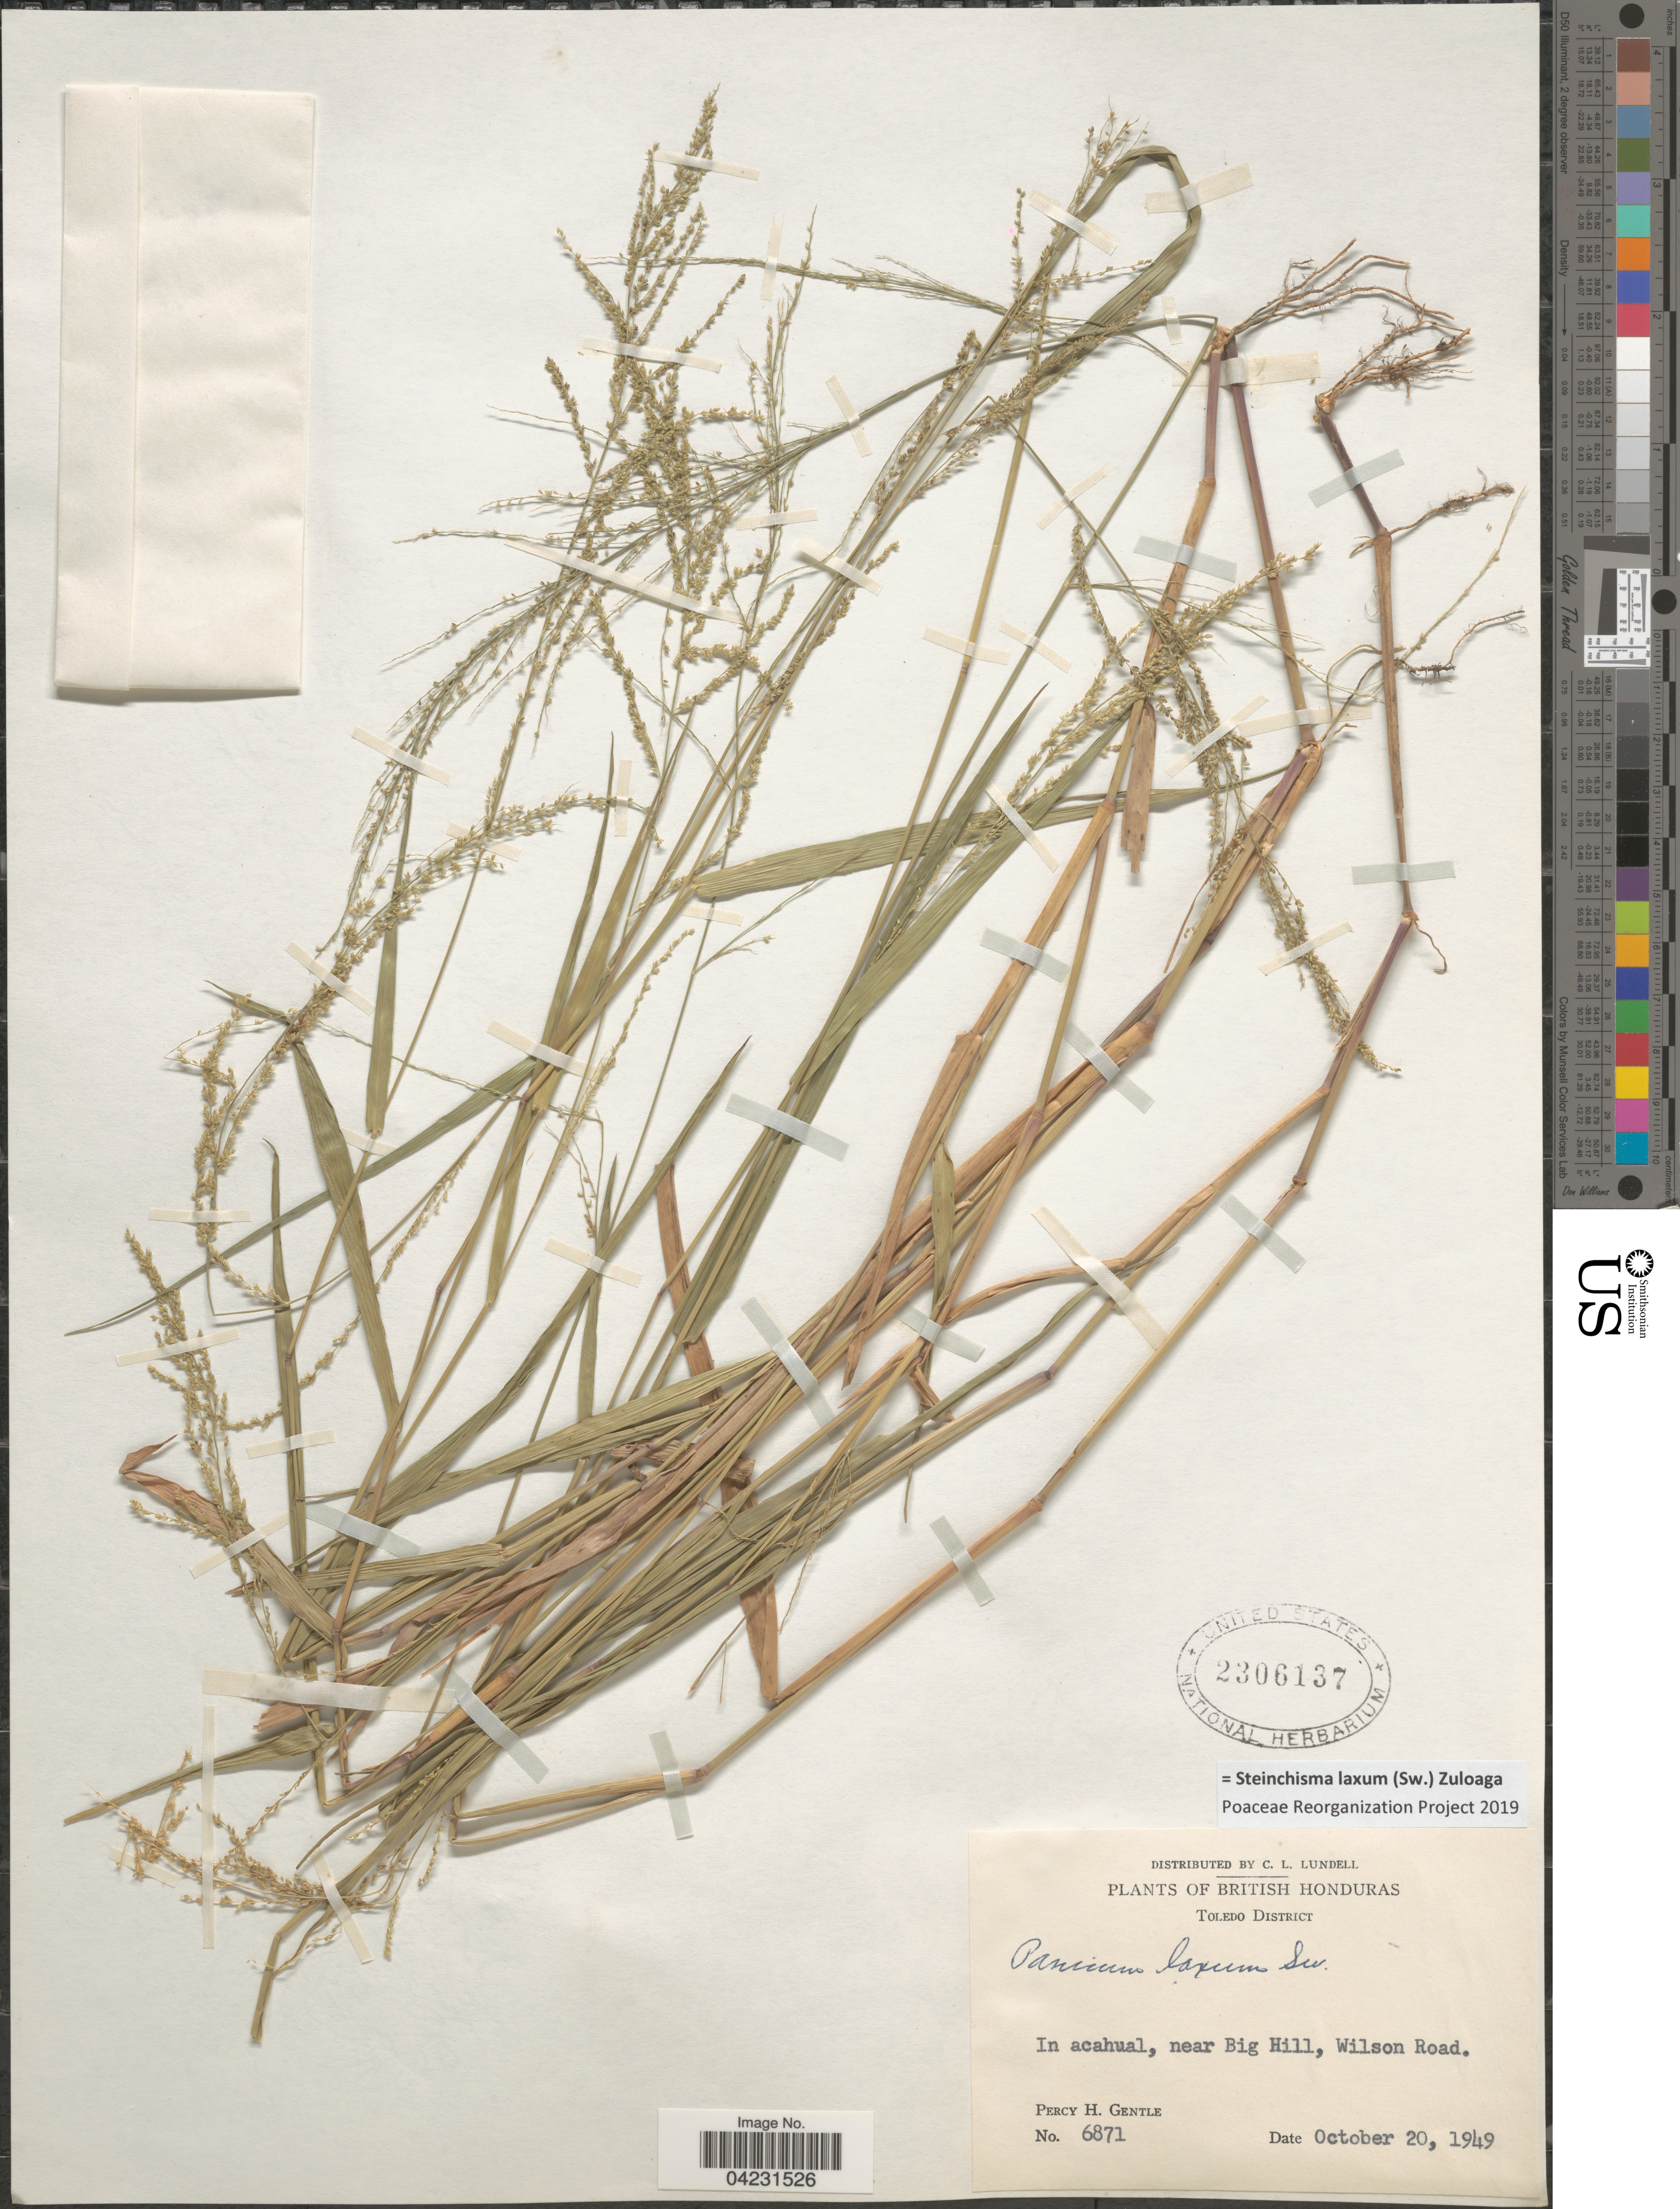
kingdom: Plantae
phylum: Tracheophyta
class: Liliopsida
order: Poales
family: Poaceae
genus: Steinchisma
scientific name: Steinchisma laxum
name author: (Sw.) Zuloaga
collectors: P. H. Gentle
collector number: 6871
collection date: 1949-10-20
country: Belize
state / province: Toledo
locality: British Honduras. Toledo District. In acahual, near Big Hill, Wilson Road.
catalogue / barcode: US 2306137